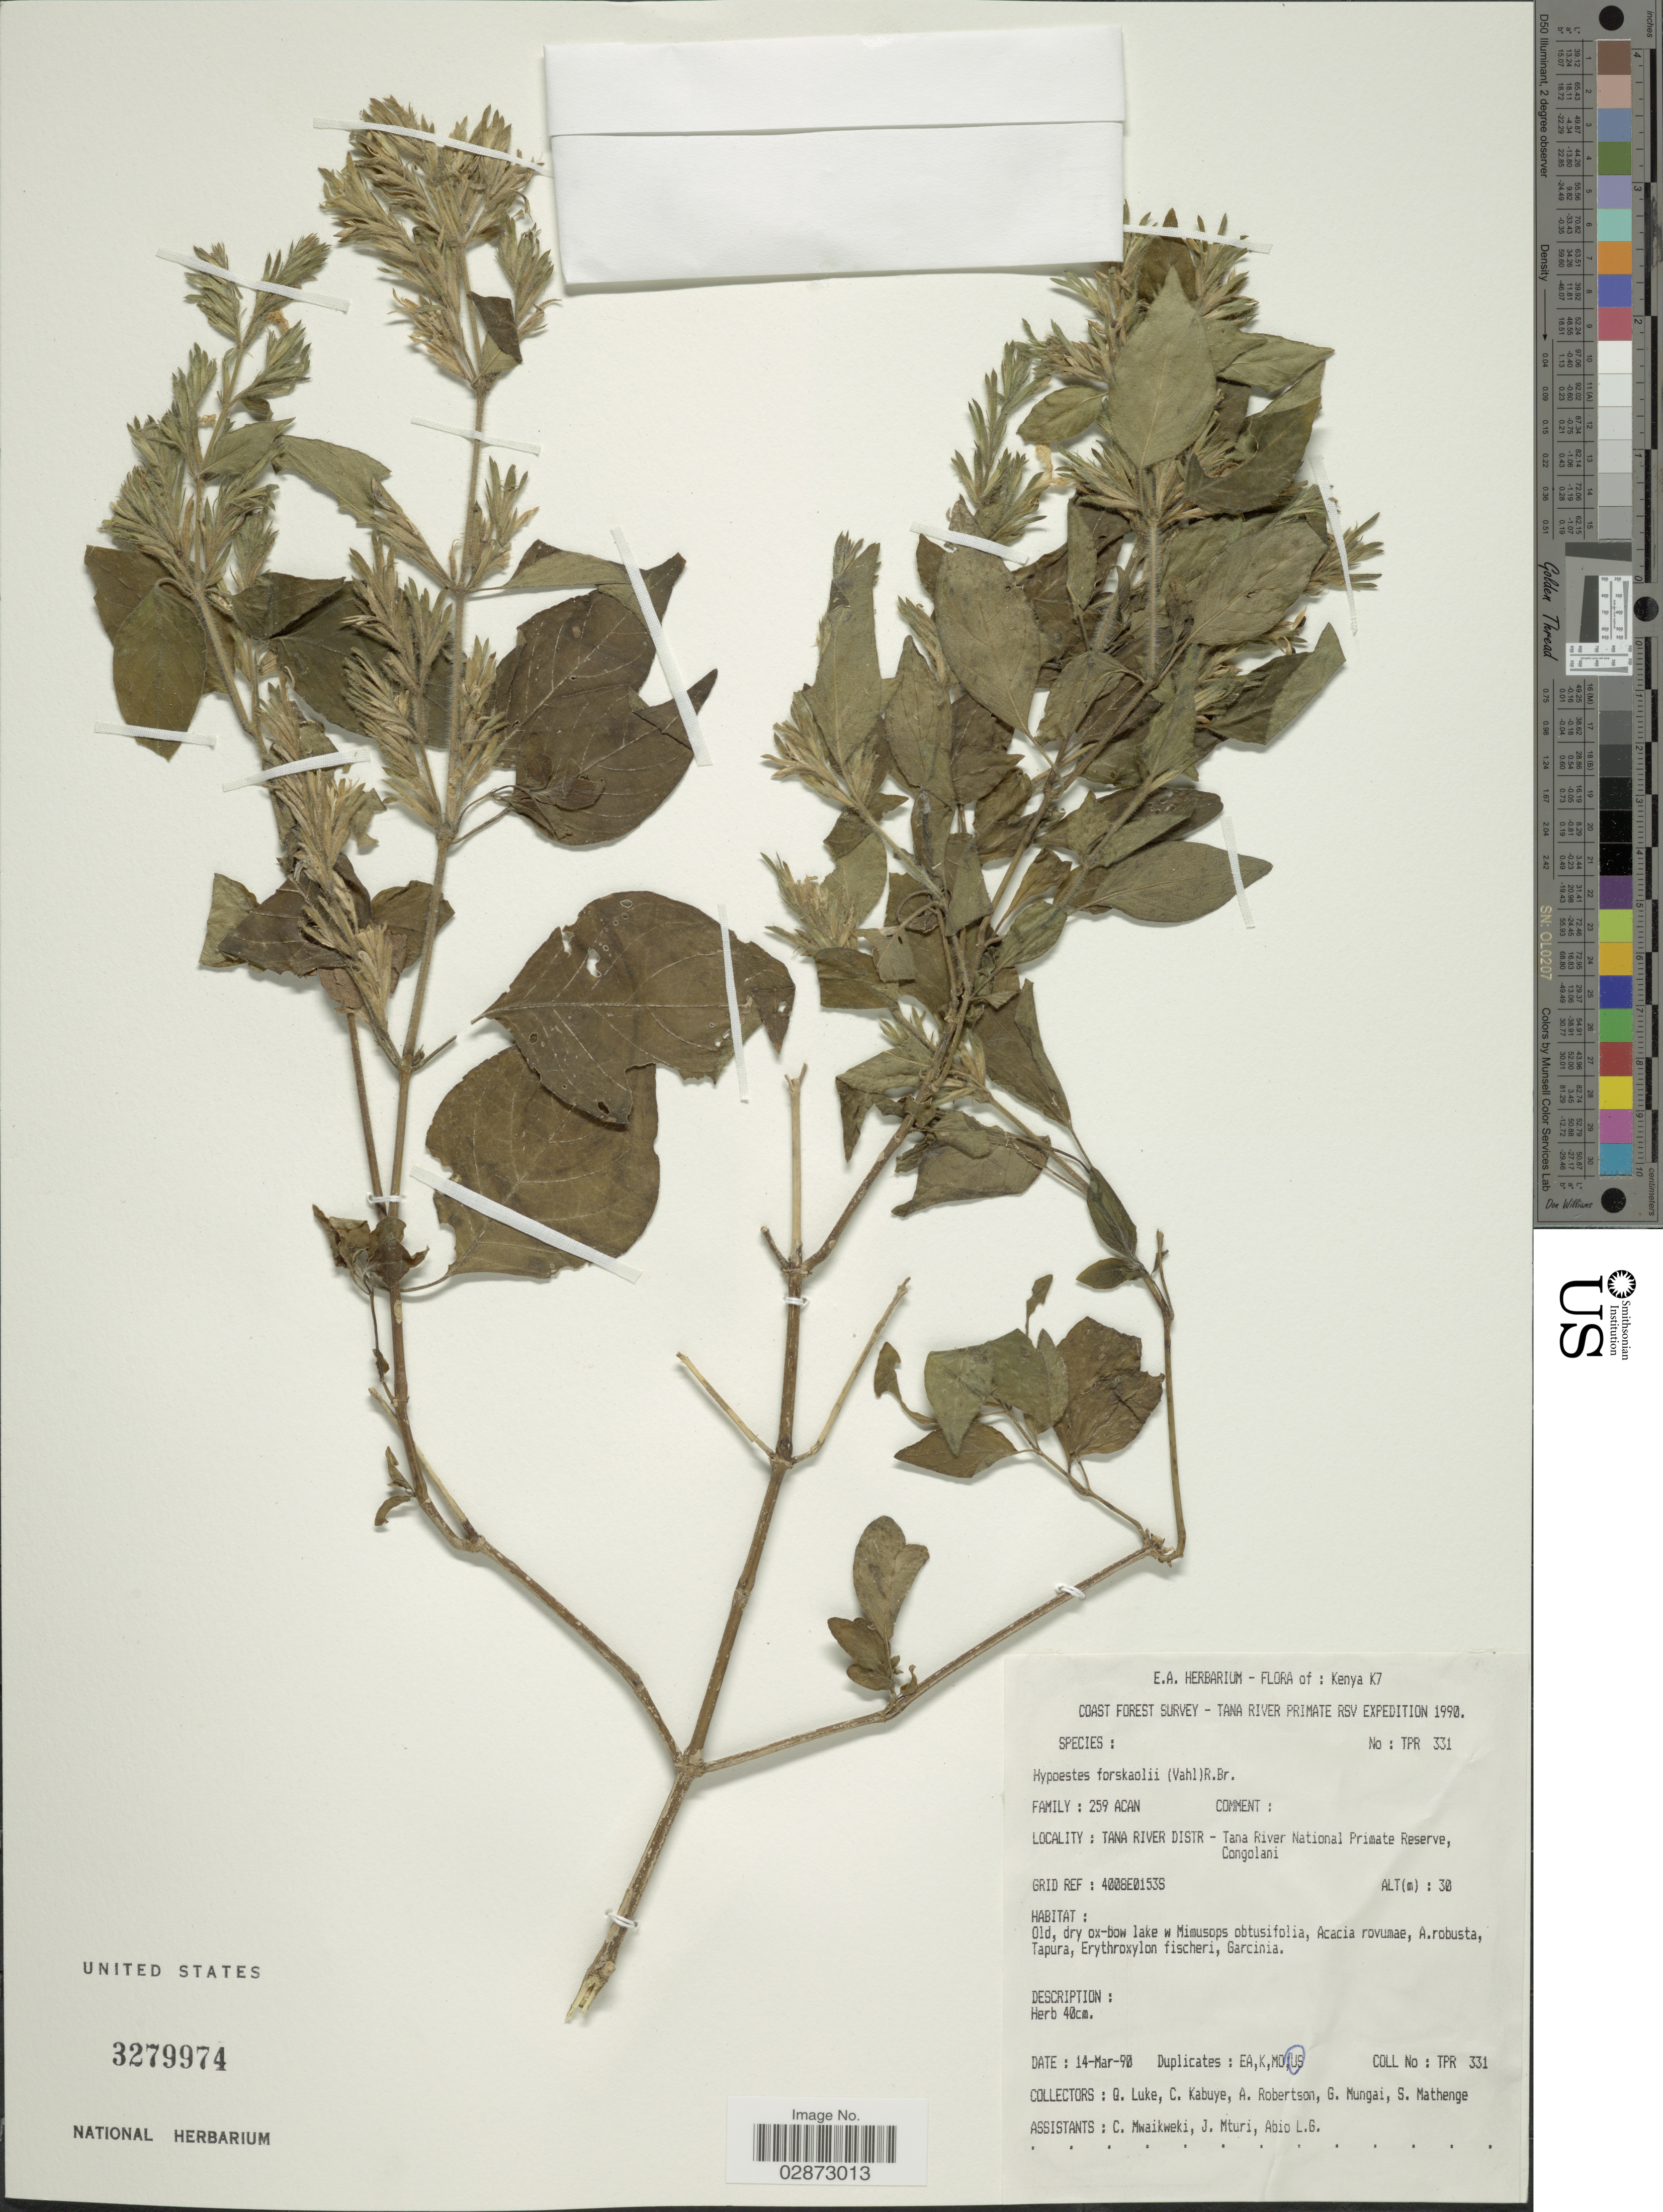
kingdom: Plantae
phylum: Tracheophyta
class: Magnoliopsida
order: Lamiales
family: Acanthaceae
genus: Hypoestes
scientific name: Hypoestes forsskaolii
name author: (Vahl) R. Br.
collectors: Q. Luke, C. Kabuye, A. Robertson, G. Mungai & et al.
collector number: TPR331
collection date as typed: Transcribed d/m/y: 14/3/90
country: Kenya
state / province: Tana River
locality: K7. Tana River Distr - Tana River National Primate Reserve, Congolani.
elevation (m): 30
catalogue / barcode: US 3279974